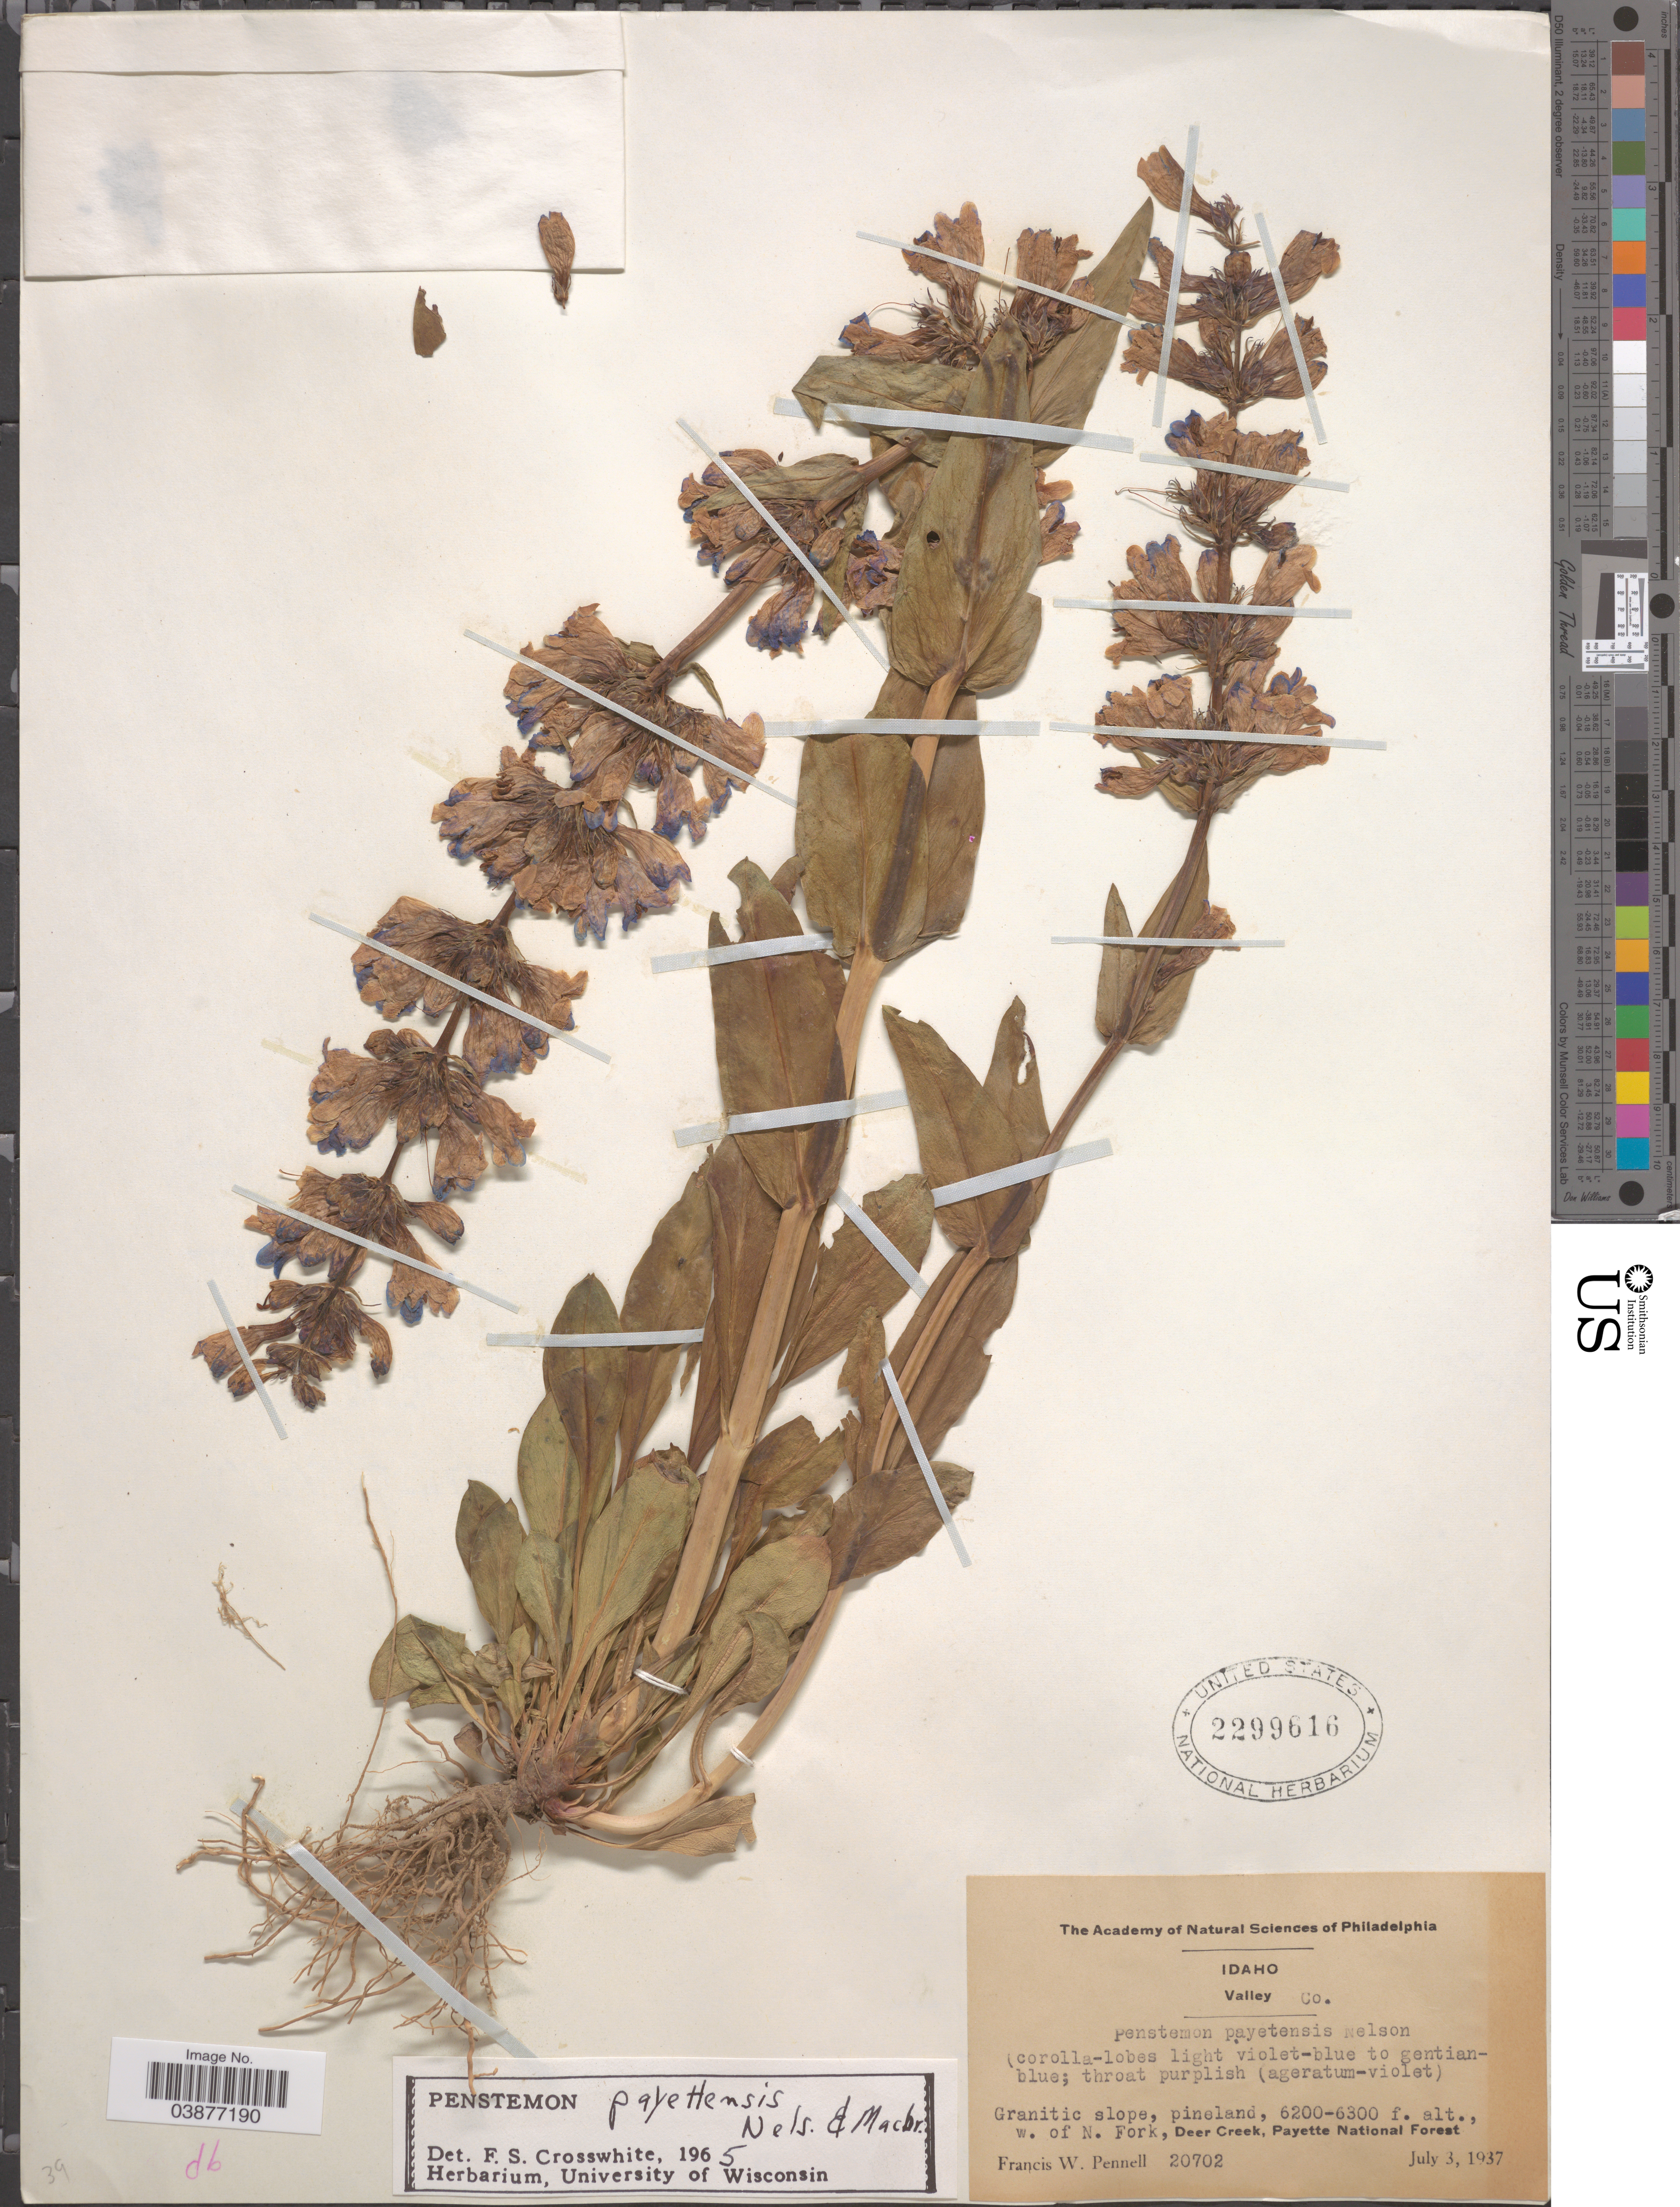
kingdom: Plantae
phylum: Tracheophyta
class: Magnoliopsida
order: Lamiales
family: Plantaginaceae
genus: Penstemon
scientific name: Penstemon payettensis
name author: J.F. Macbr. & A. Nelson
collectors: F. W. Pennell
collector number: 20702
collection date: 1937-07-03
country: United States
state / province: Idaho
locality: Valley Co. Granitic slope, pineland, w. of N. Fork, Deer Creek, Payette National Forest.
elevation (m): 1890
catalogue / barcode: US 2299616